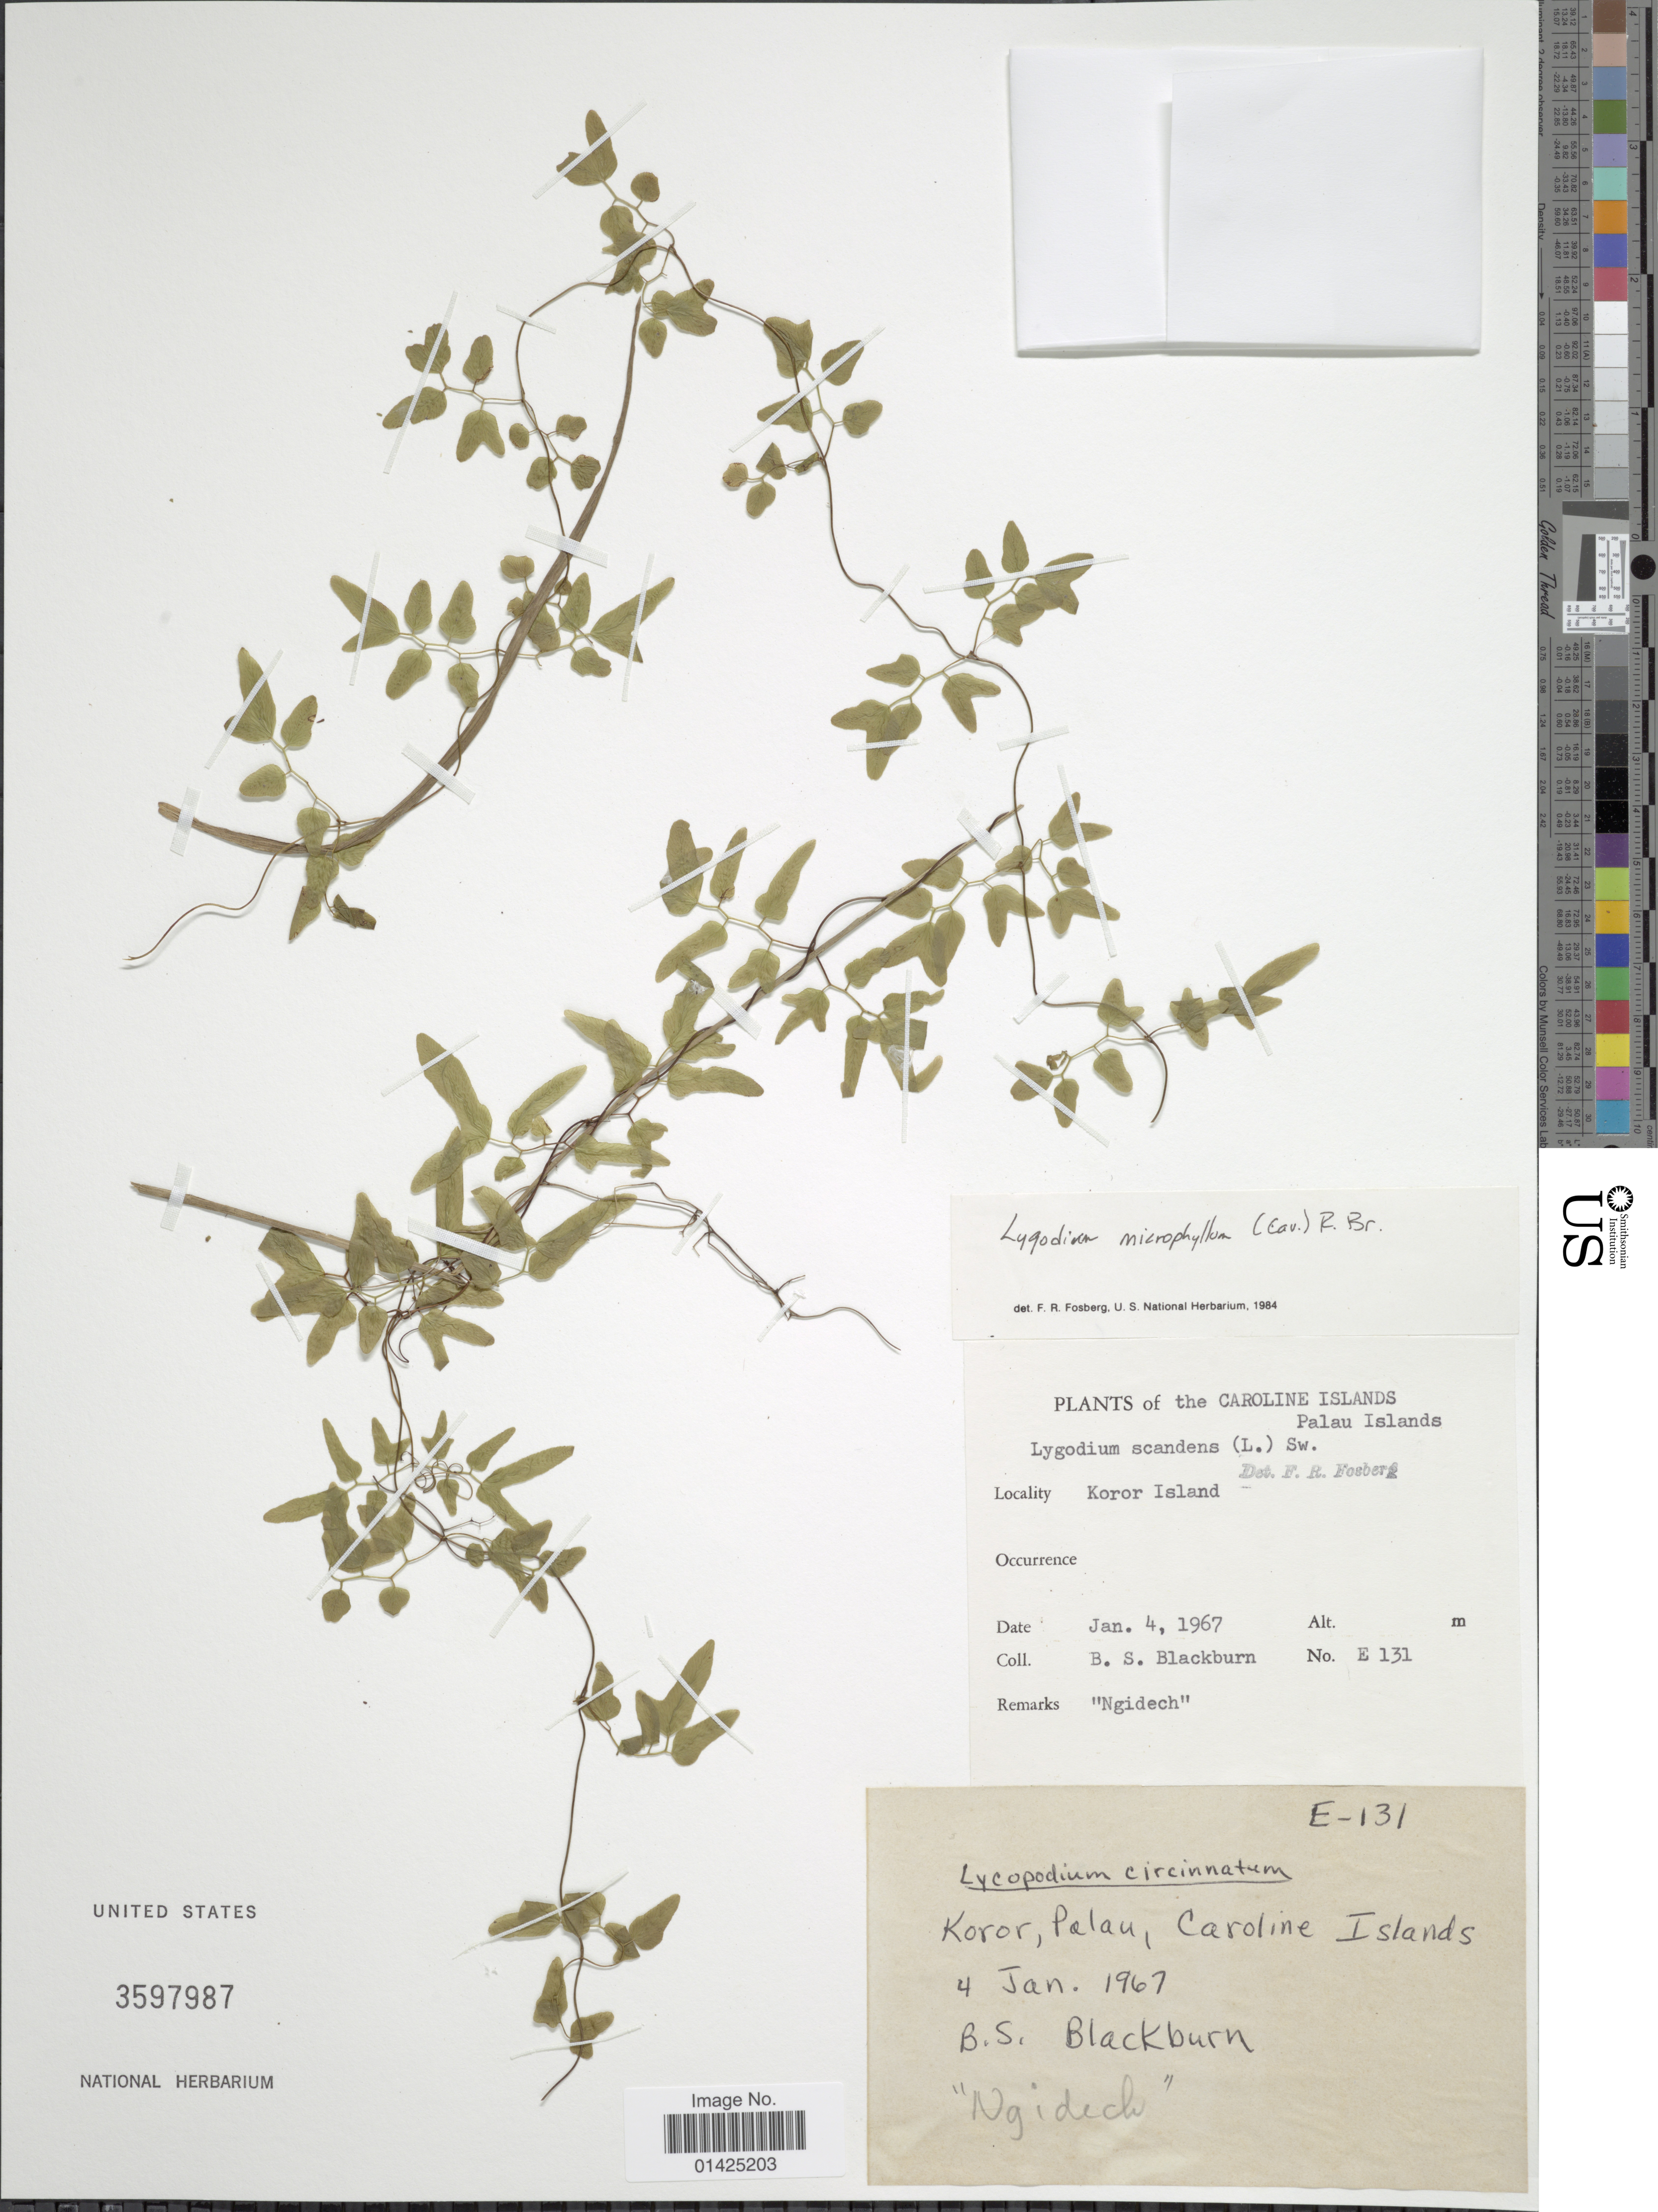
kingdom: Plantae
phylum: Tracheophyta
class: Polypodiopsida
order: Schizaeales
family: Lygodiaceae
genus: Lygodium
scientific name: Lygodium microphyllum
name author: (Cav.) R. Br.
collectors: B. S. Blackburn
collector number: E-131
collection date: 1967-01-04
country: Palau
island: Oreor [Koror]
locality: Koror, Palau islands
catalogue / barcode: US 3597987